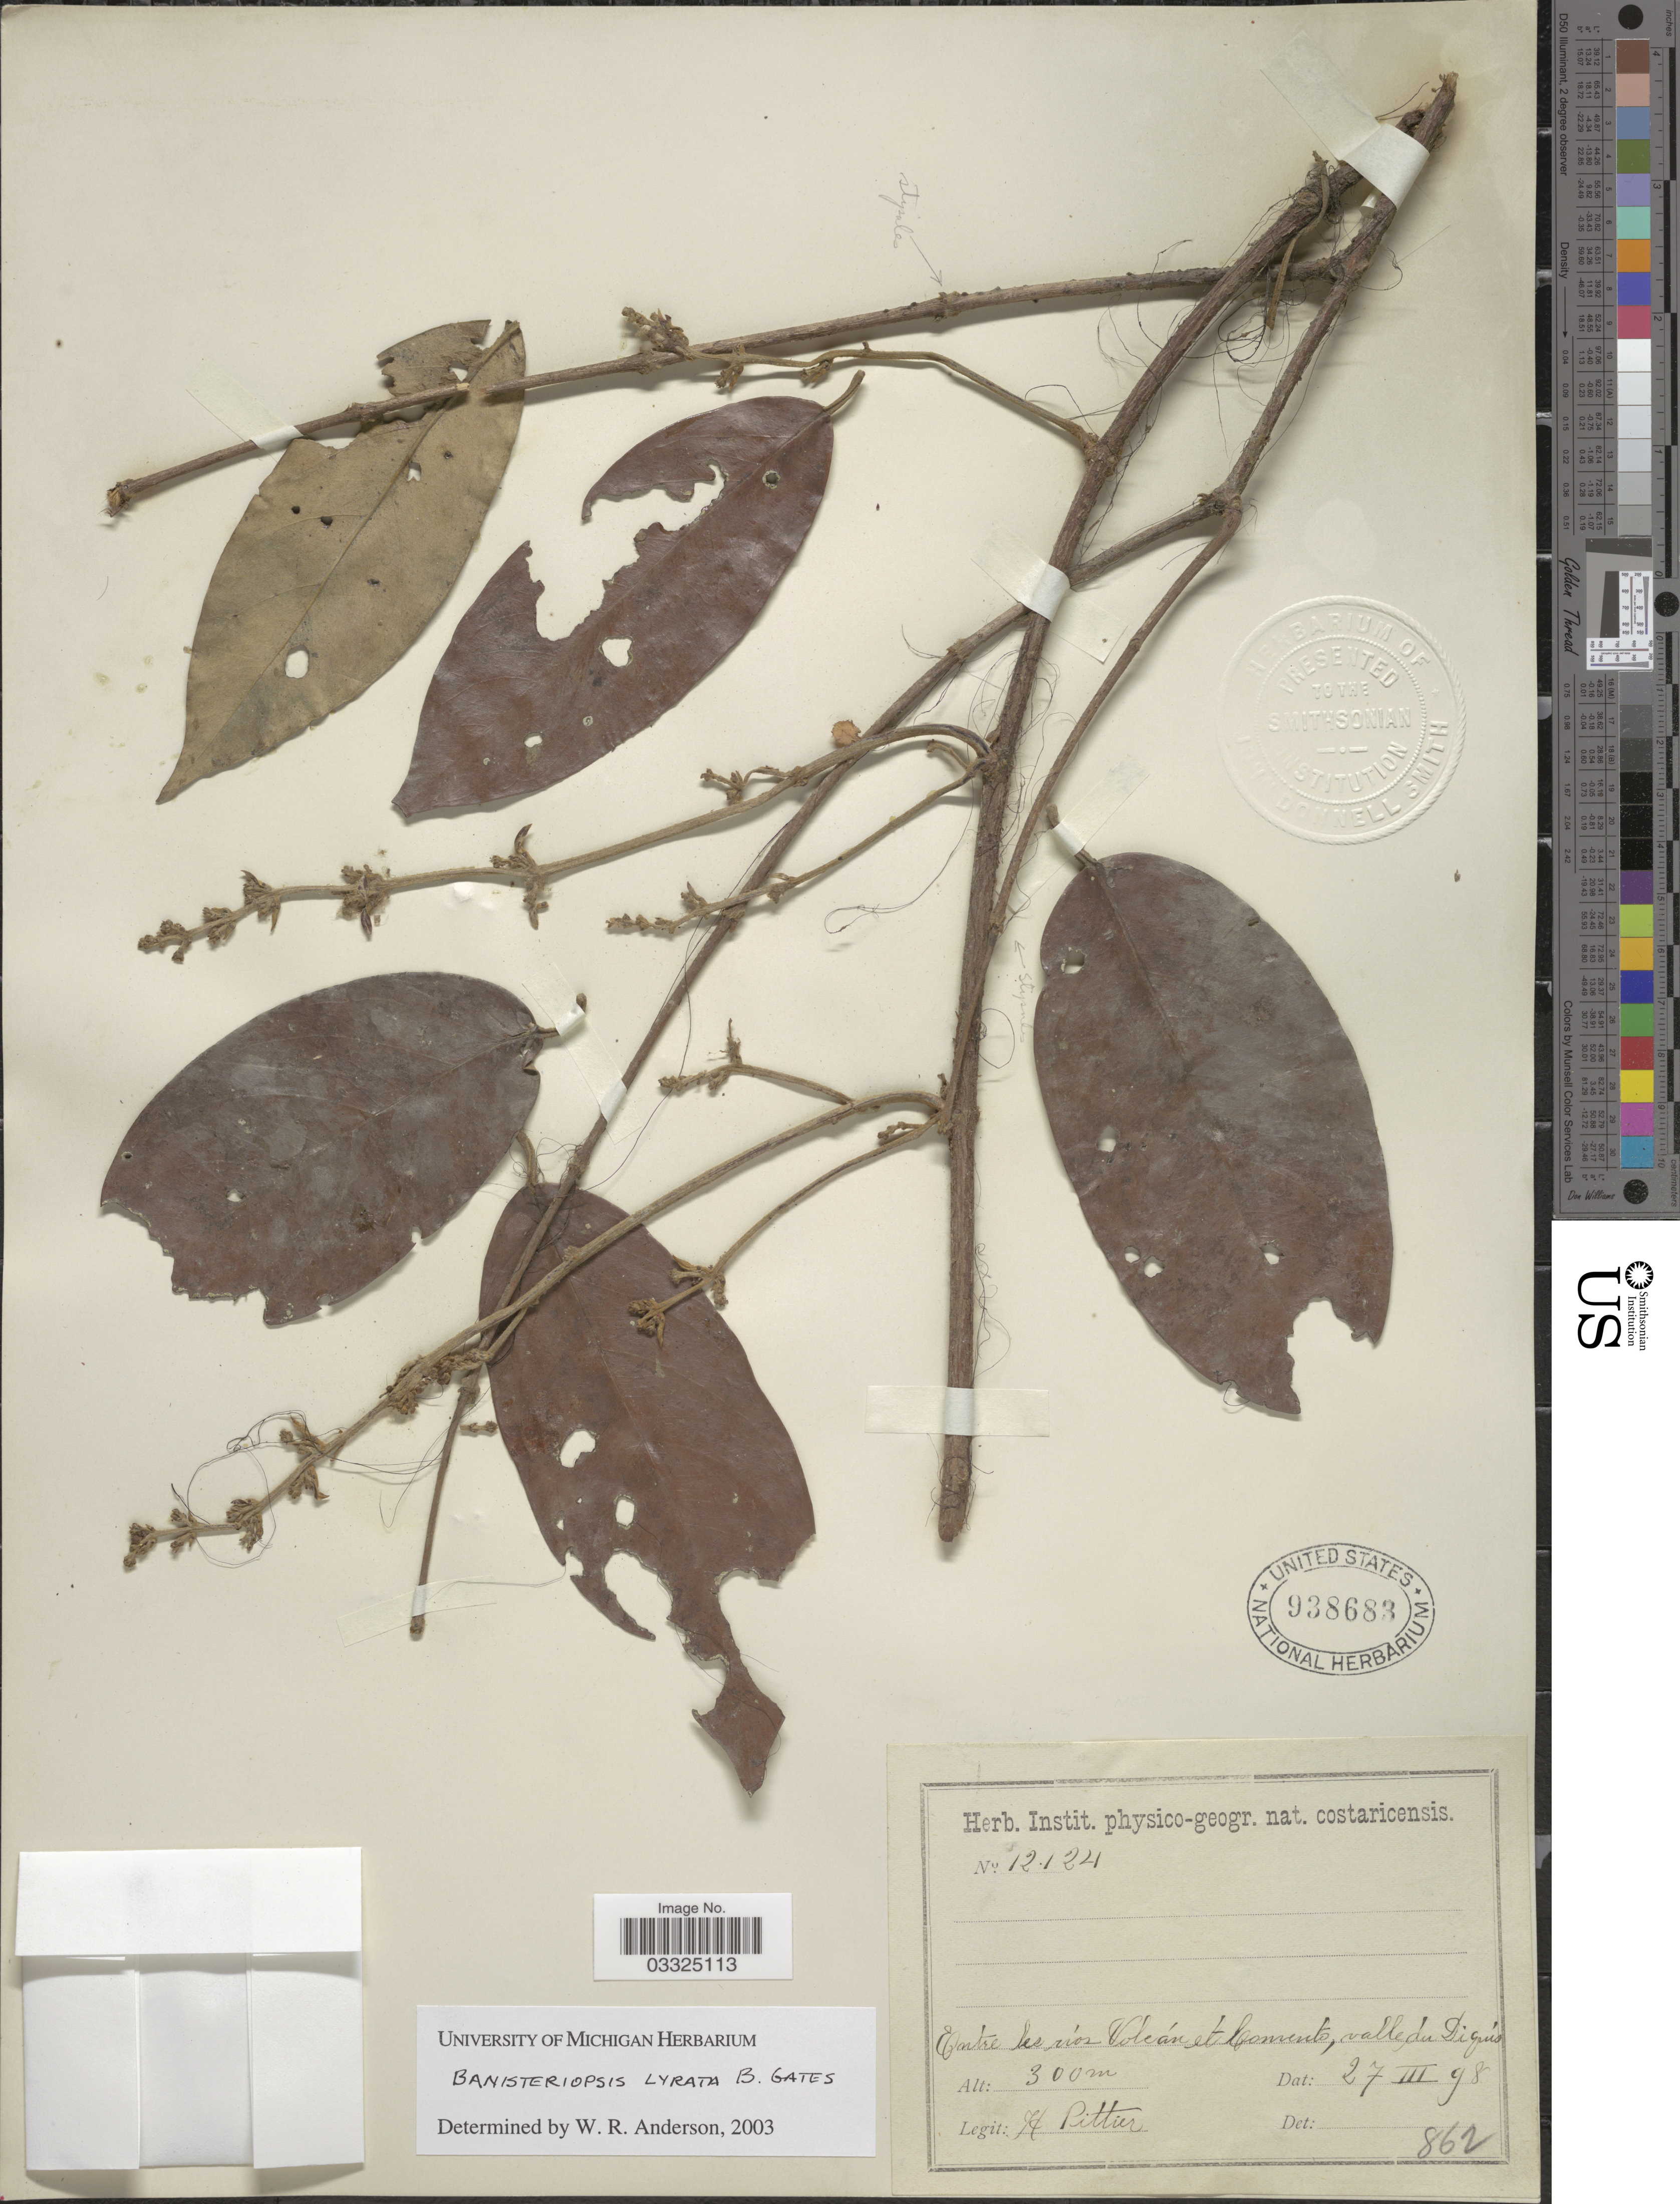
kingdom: Plantae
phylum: Tracheophyta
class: Magnoliopsida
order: Malpighiales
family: Malpighiaceae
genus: Banisteriopsis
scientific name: Banisteriopsis lyrata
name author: B. Gates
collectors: H. F. Pittier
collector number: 12124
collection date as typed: Transcribed d/m/y: 27/3/98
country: Costa Rica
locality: Entre les ríos Volcán et Comento, valle du Diquis.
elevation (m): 300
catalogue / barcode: US 938683